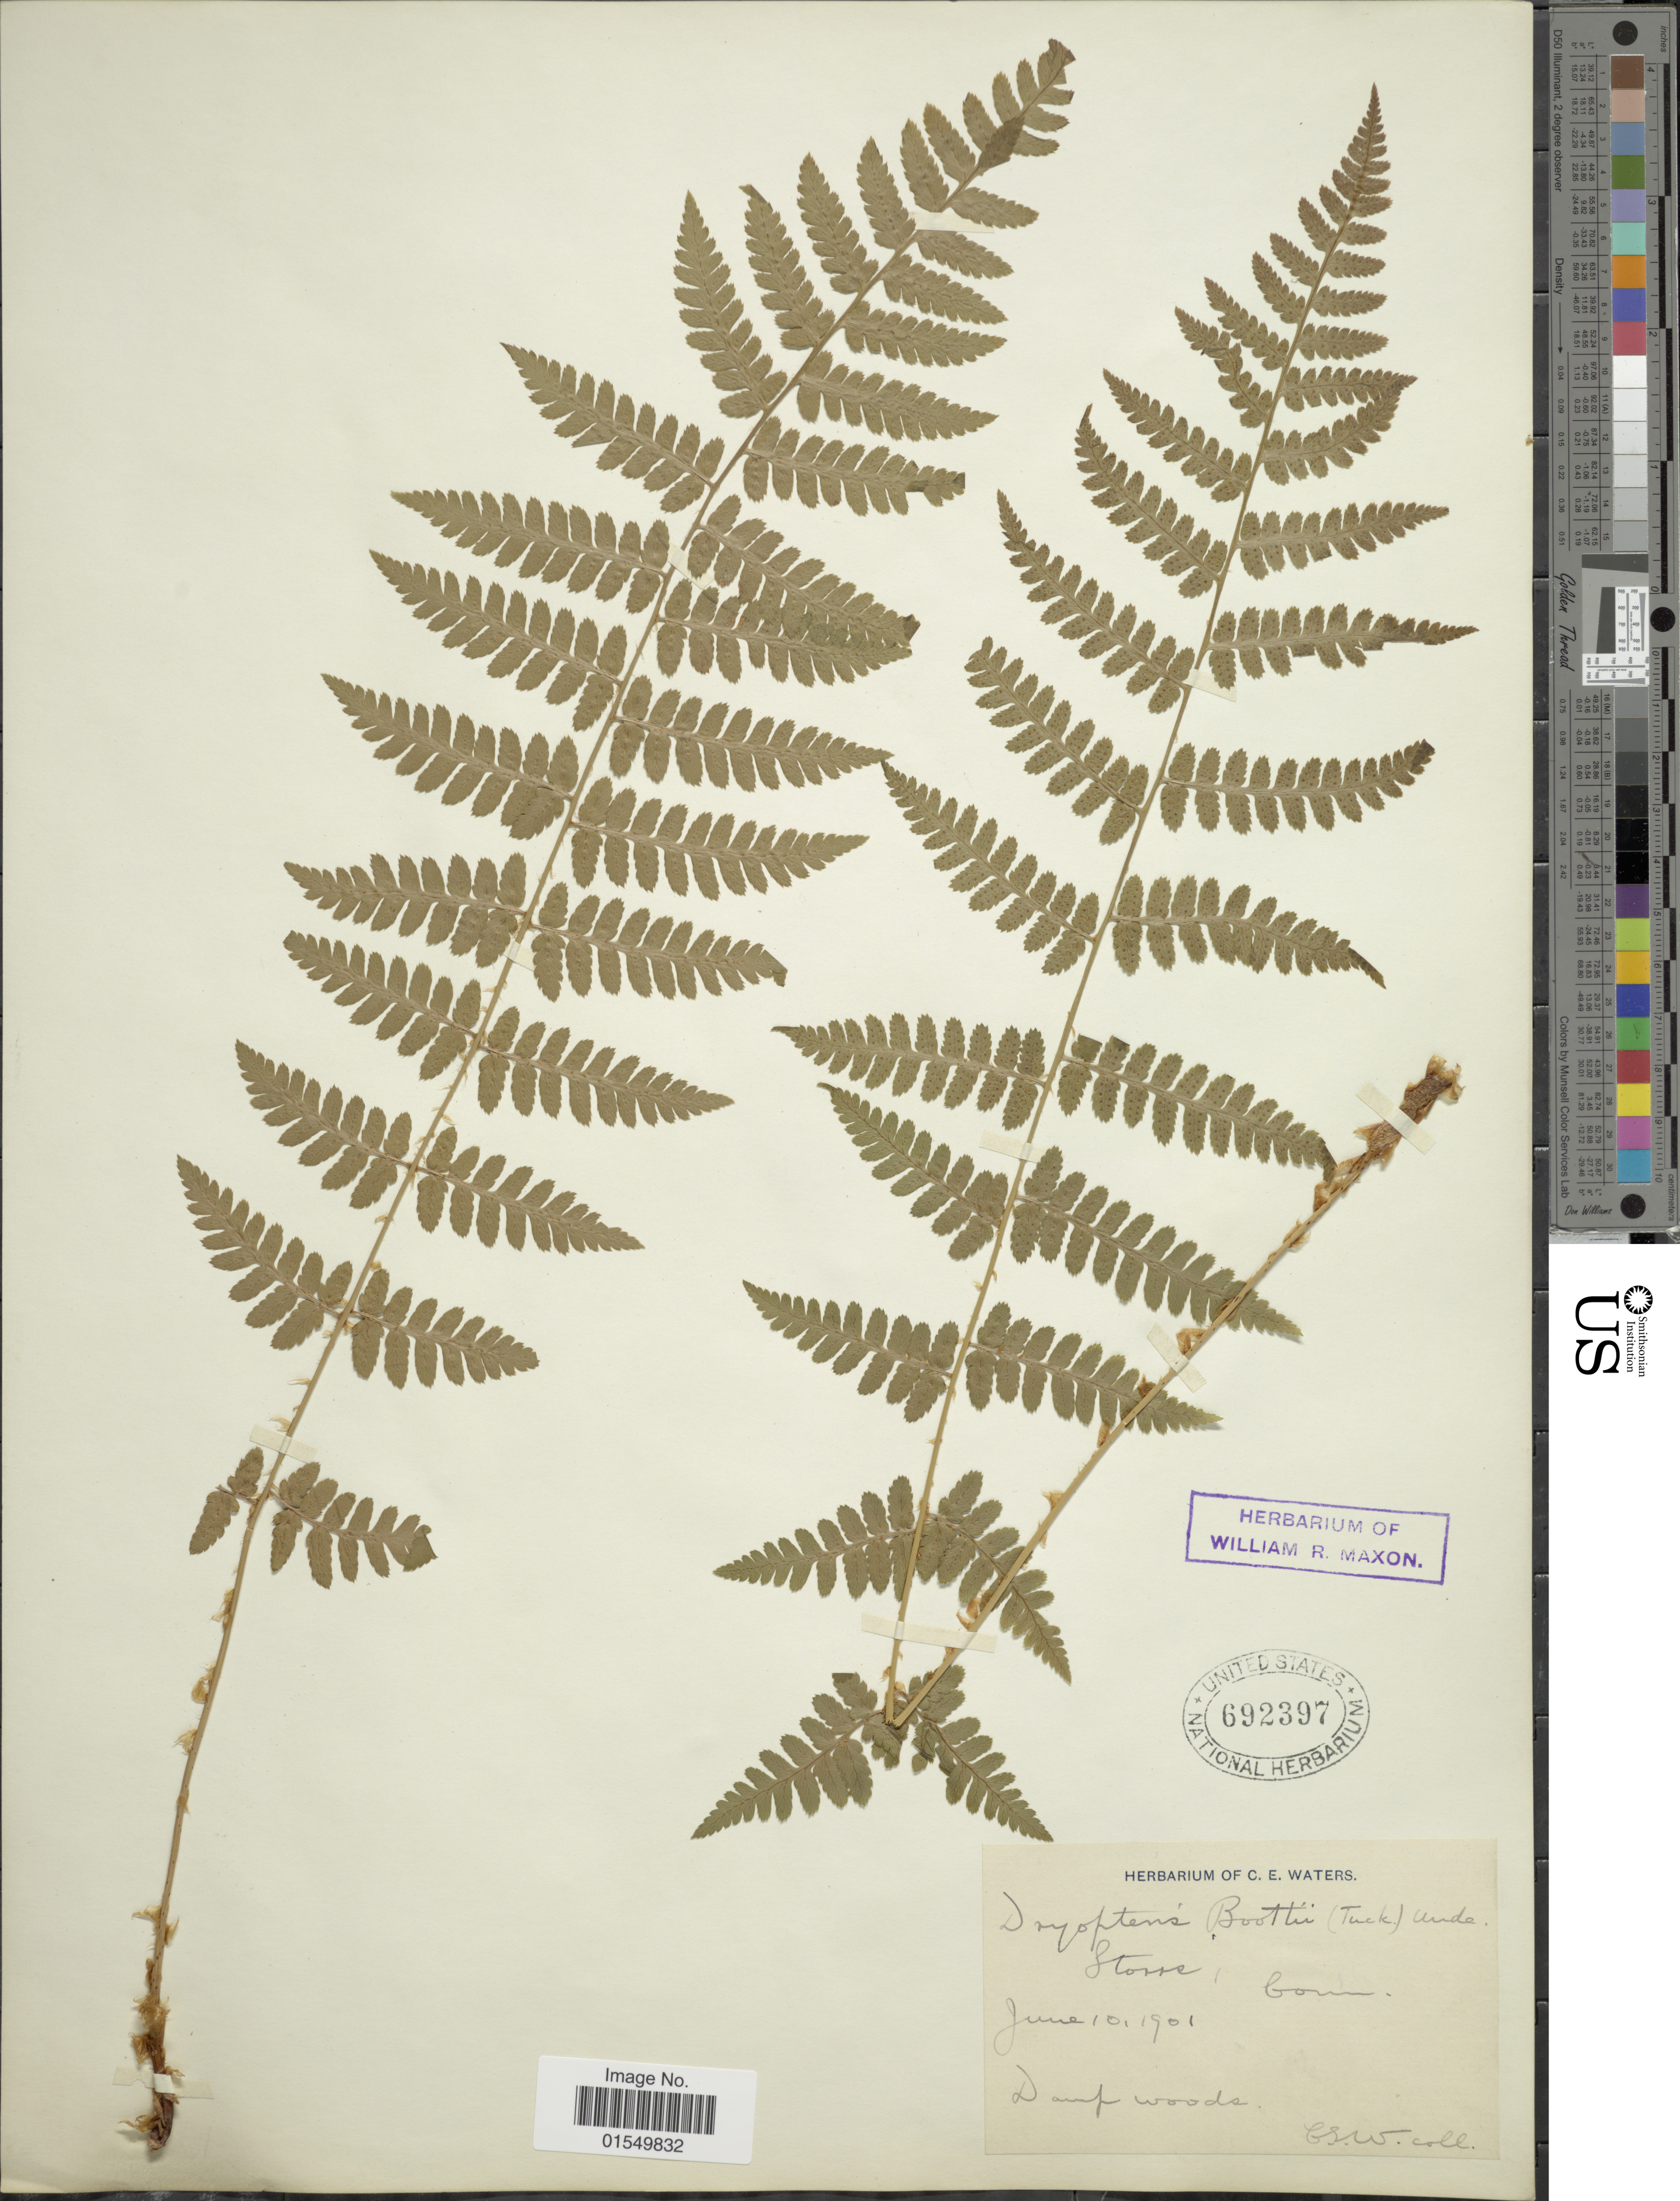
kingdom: Plantae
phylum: Tracheophyta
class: Polypodiopsida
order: Polypodiales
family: Dryopteridaceae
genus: Dryopteris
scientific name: Dryopteris x boottii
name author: Underw.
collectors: C. Waters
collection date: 1901-06-10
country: United States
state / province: Connecticut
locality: Storrs, Conn.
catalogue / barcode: US 692397